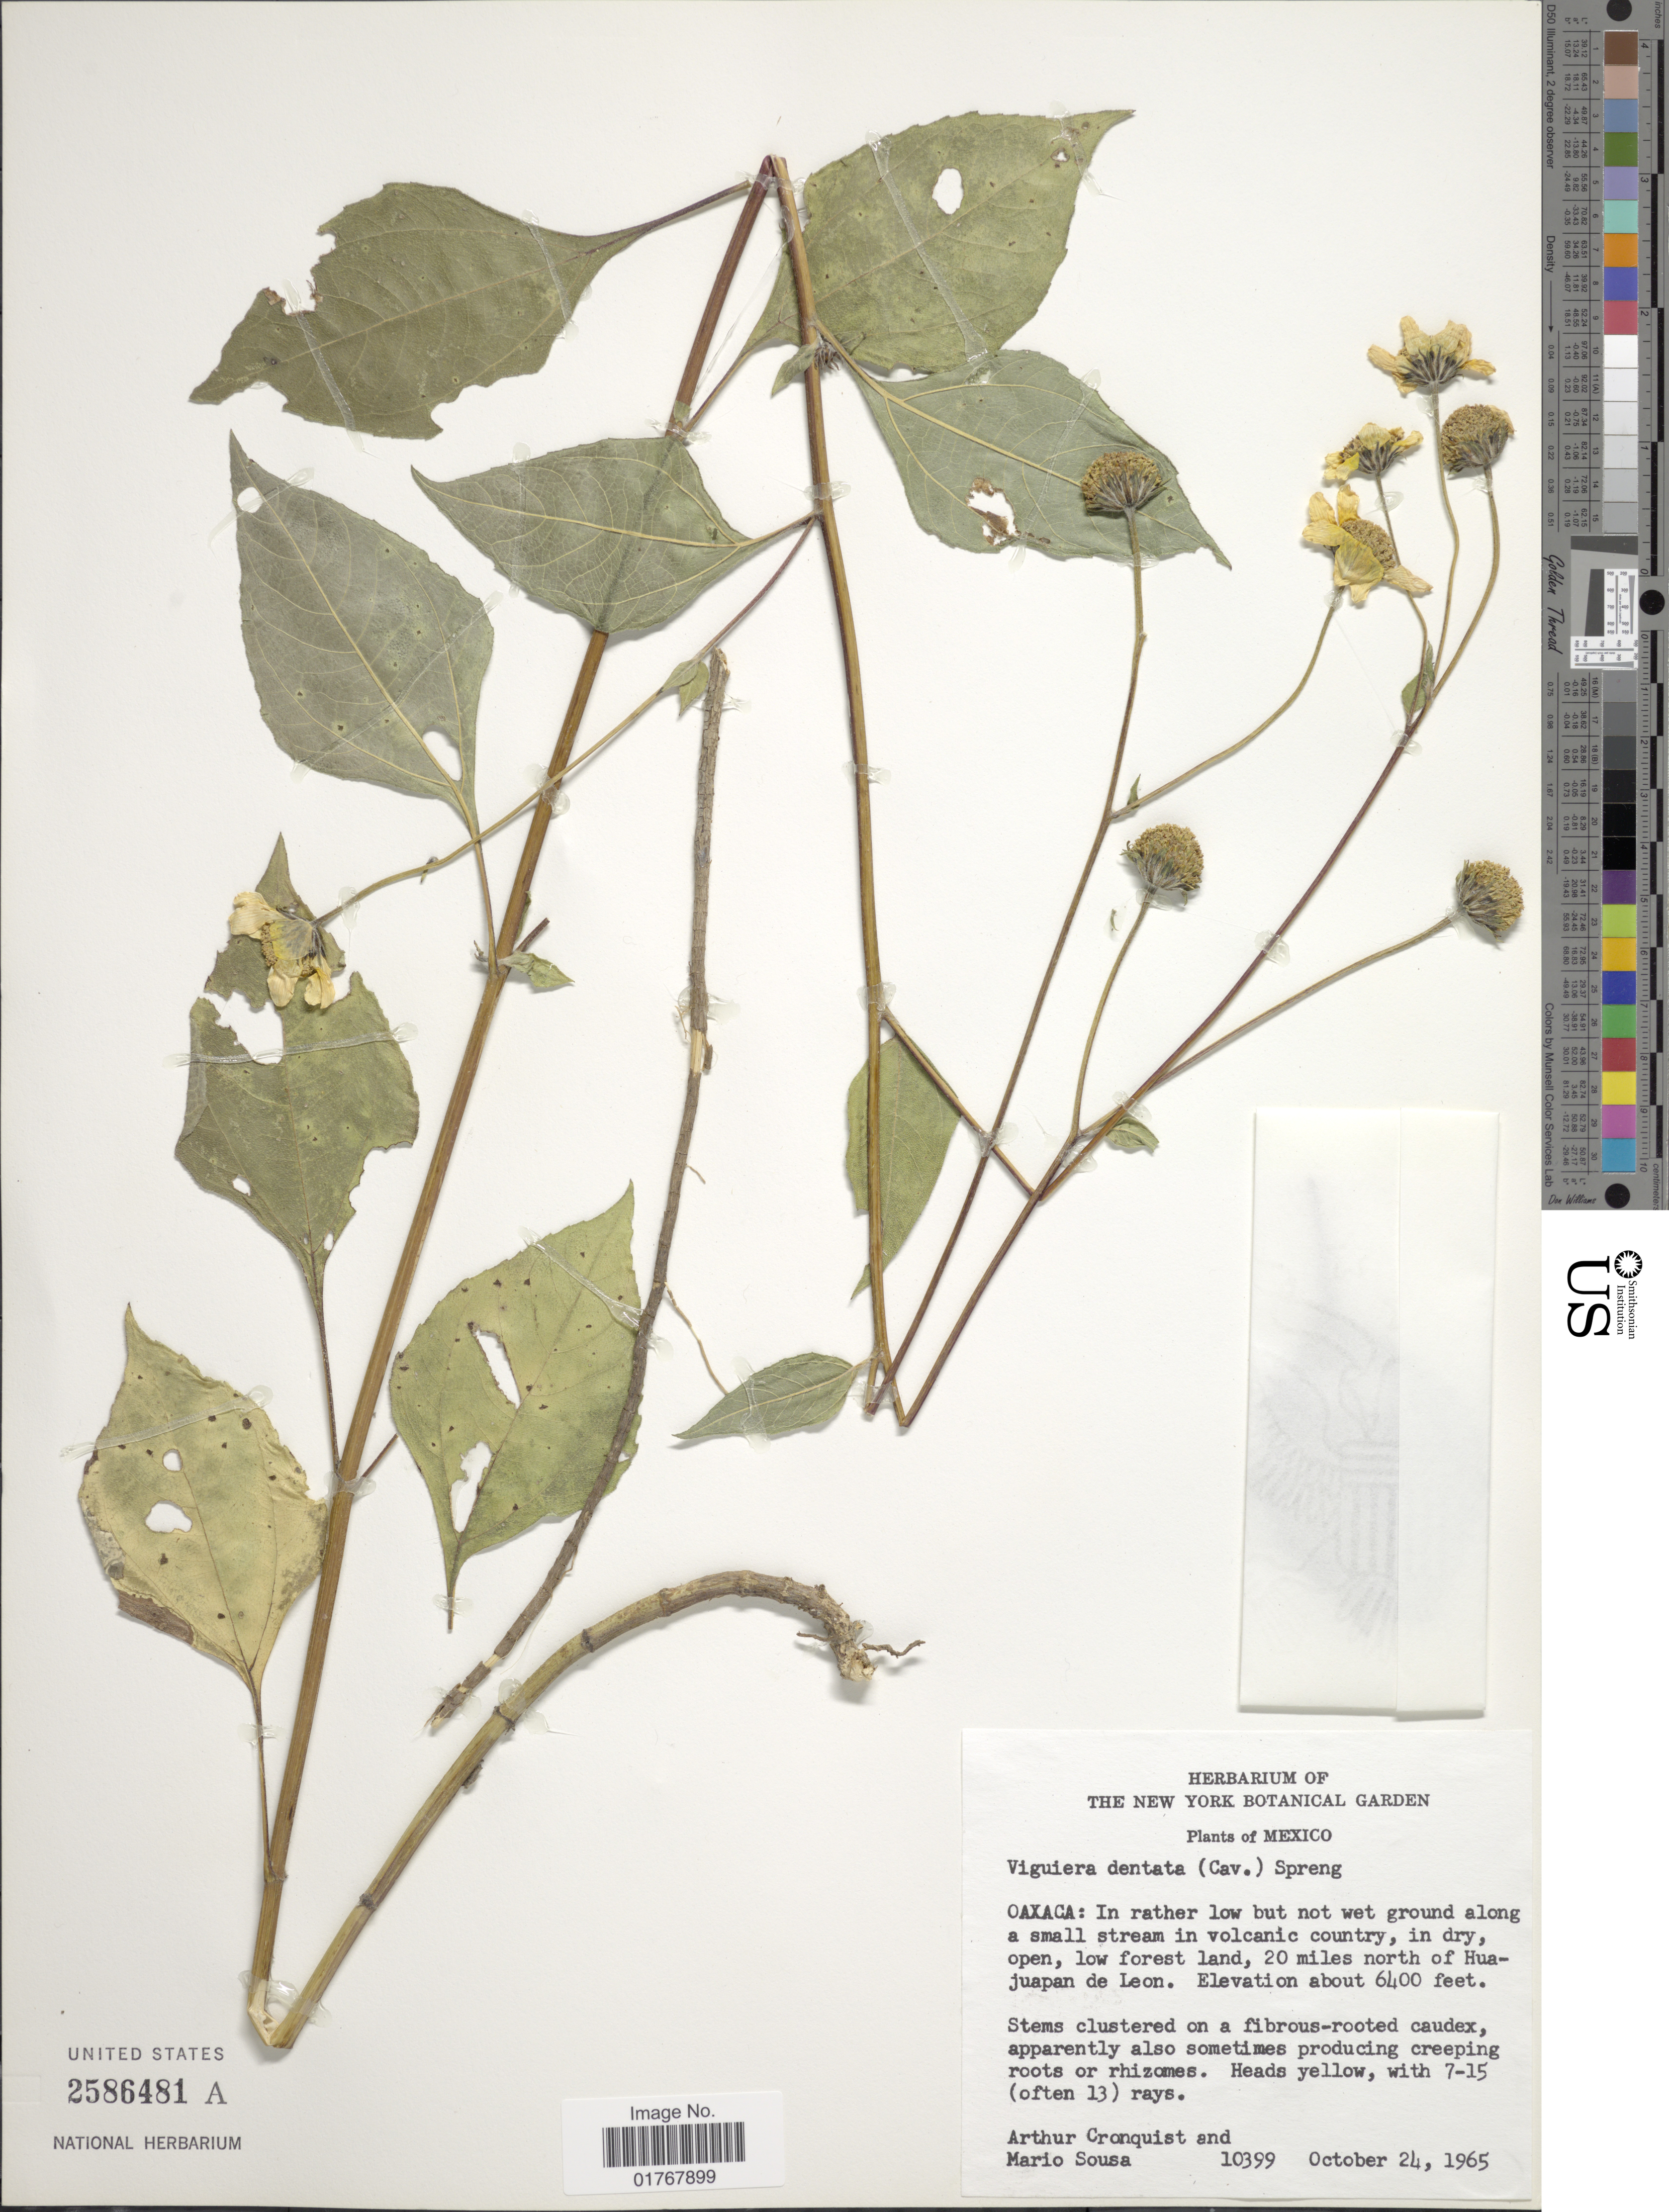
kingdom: Plantae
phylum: Tracheophyta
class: Magnoliopsida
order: Asterales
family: Asteraceae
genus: Viguiera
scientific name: Viguiera dentata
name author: (Cav.) Spreng.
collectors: A. J. Cronquist & M. Sousa S.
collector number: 10399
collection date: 1965-10-24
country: Mexico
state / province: Oaxaca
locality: In rather low but not wet ground along a small stream in volcanic country, in dry, open, low forest land, 20 miles north of Huajuapan de Leon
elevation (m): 1951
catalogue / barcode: US 2586481A